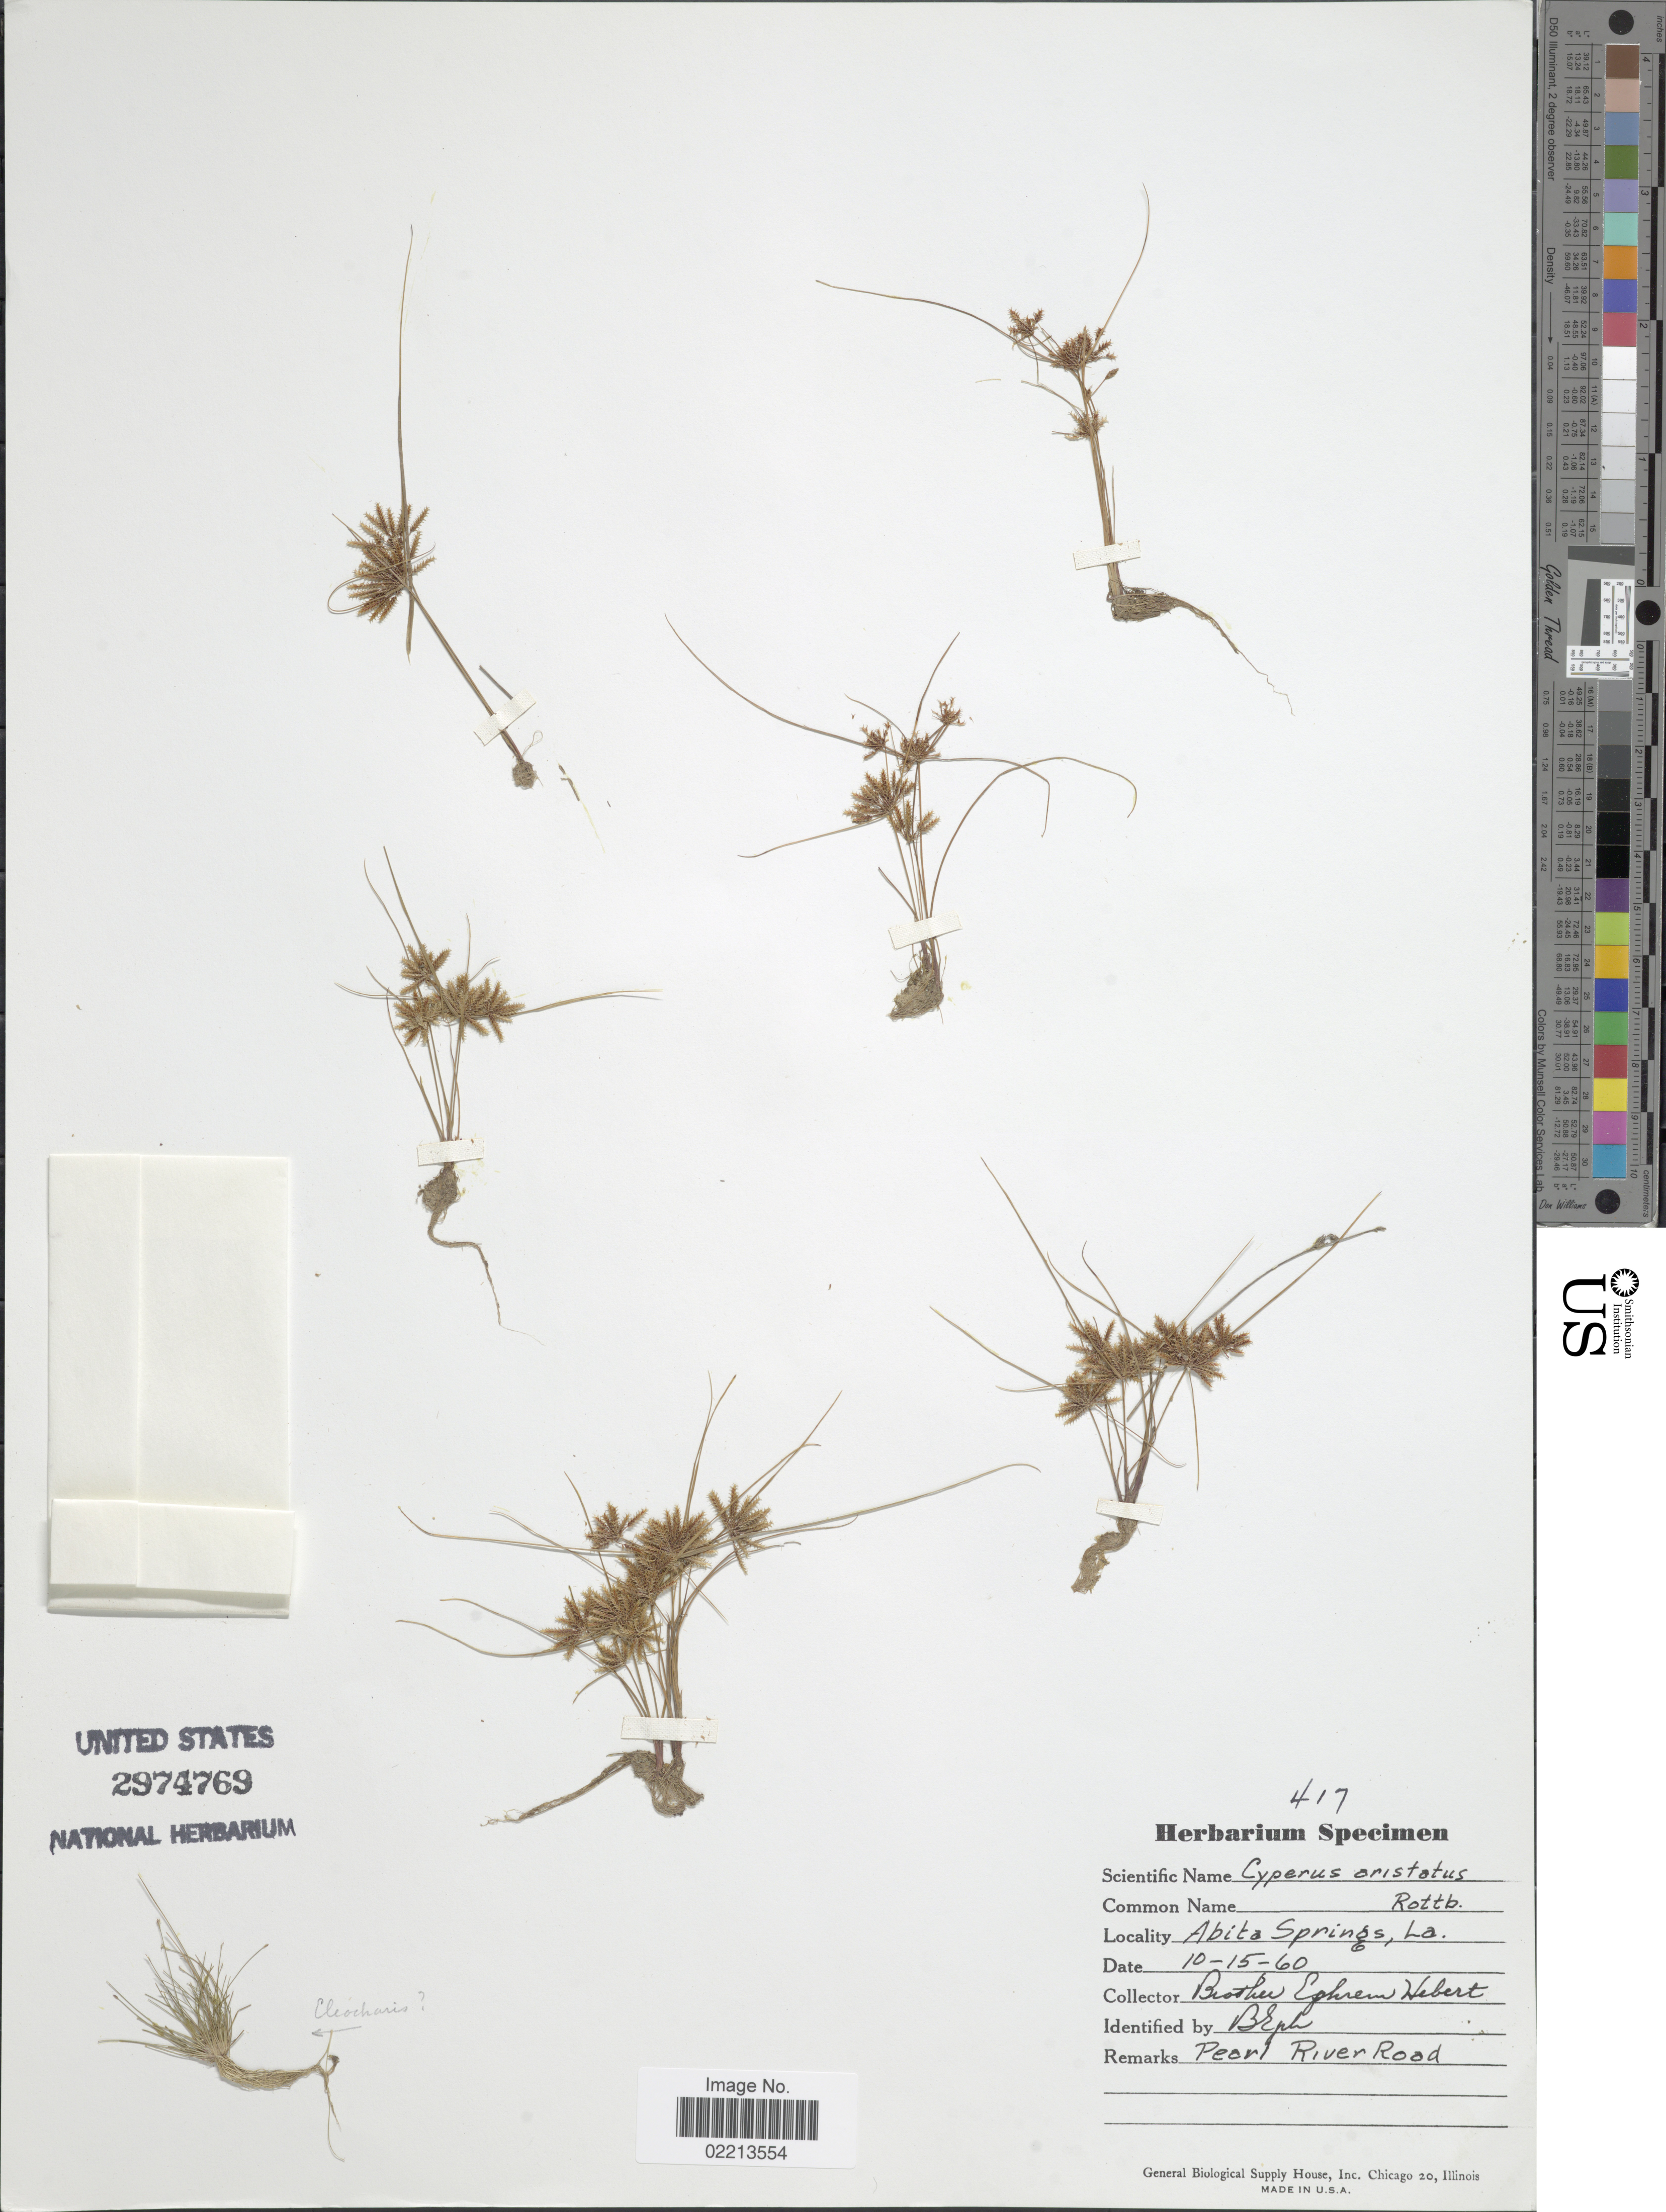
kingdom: Plantae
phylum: Tracheophyta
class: Liliopsida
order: Poales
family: Cyperaceae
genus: Cyperus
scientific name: Cyperus squarrosus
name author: L.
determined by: Strong, Mark T., (BOT), Smithsonian Institution - National Museum of Natural History (UNITED STATES)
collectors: E. Hebert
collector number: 417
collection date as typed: Transcribed d/m/y: 15/10/60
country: United States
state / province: Louisiana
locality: Abita Springs, La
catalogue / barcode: US 2974769